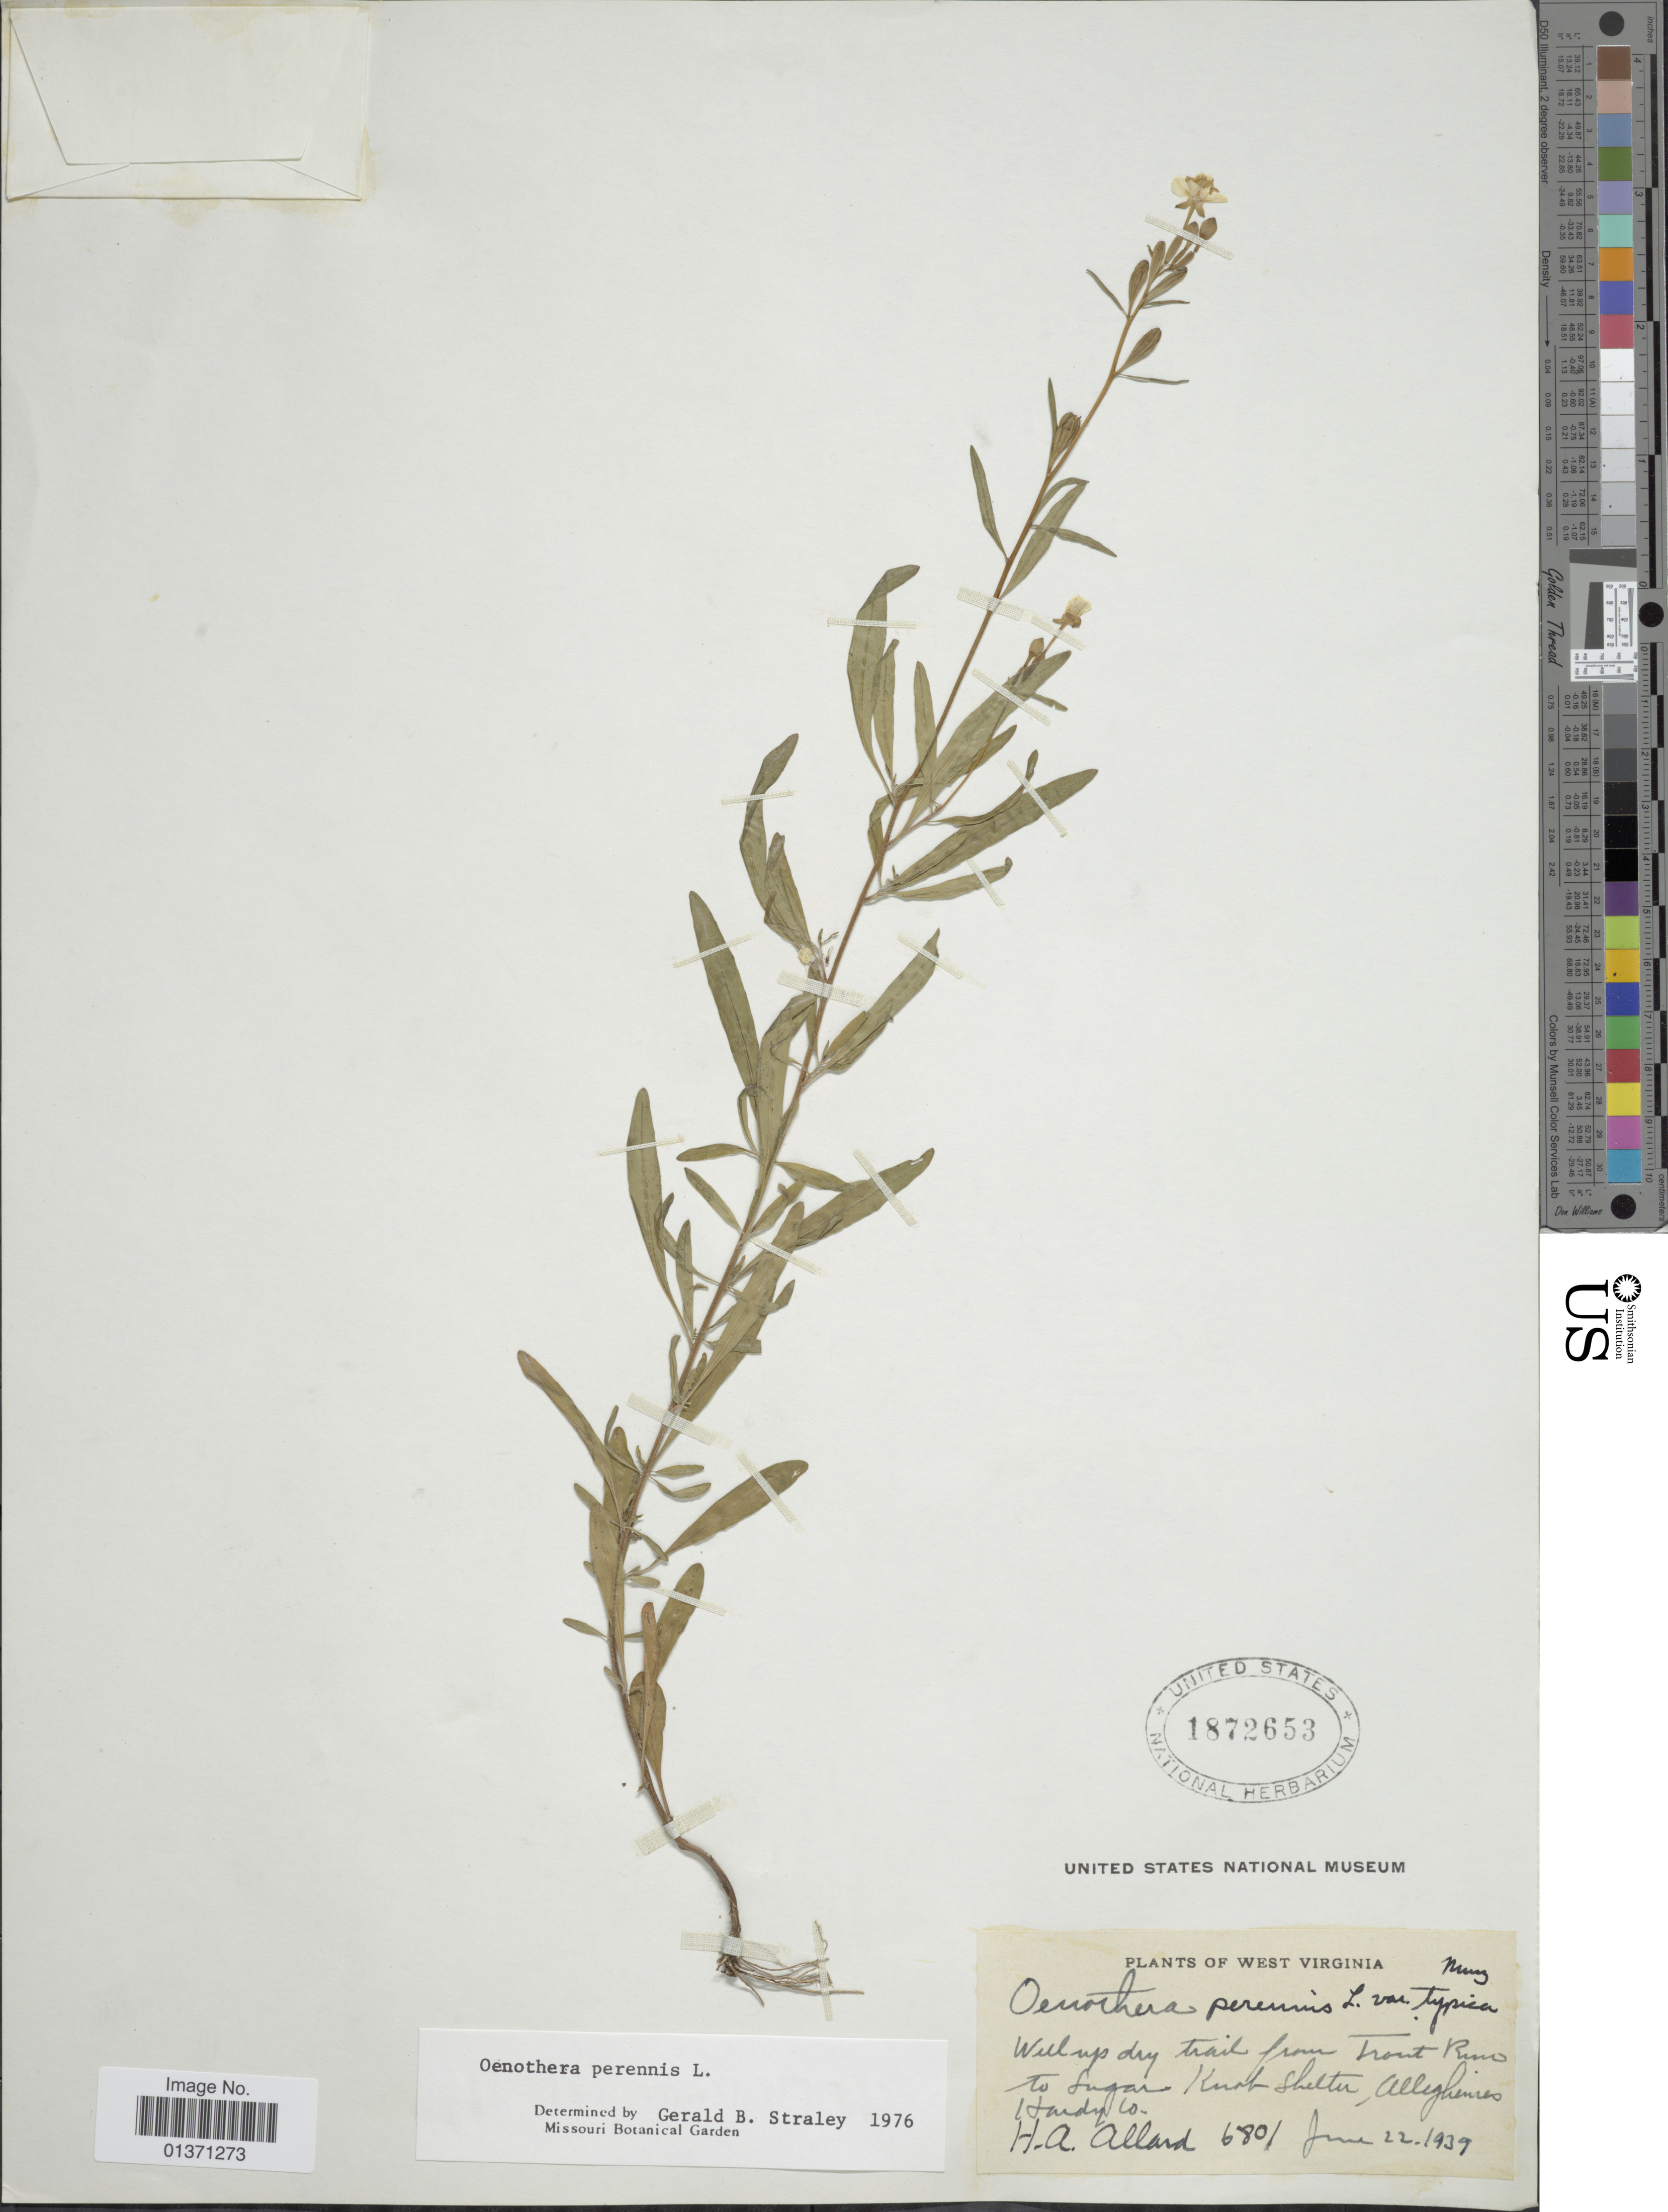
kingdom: Plantae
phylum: Tracheophyta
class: Magnoliopsida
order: Myrtales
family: Onagraceae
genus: Oenothera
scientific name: Oenothera perennis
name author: L.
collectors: H. A. Allard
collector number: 6801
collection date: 1939-06-22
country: United States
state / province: West Virginia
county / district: Hardy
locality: Well up dry trail from Trout Run to Sugar Knob Shelter. Alleghenies, Hardy Co.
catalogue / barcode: US 1872653